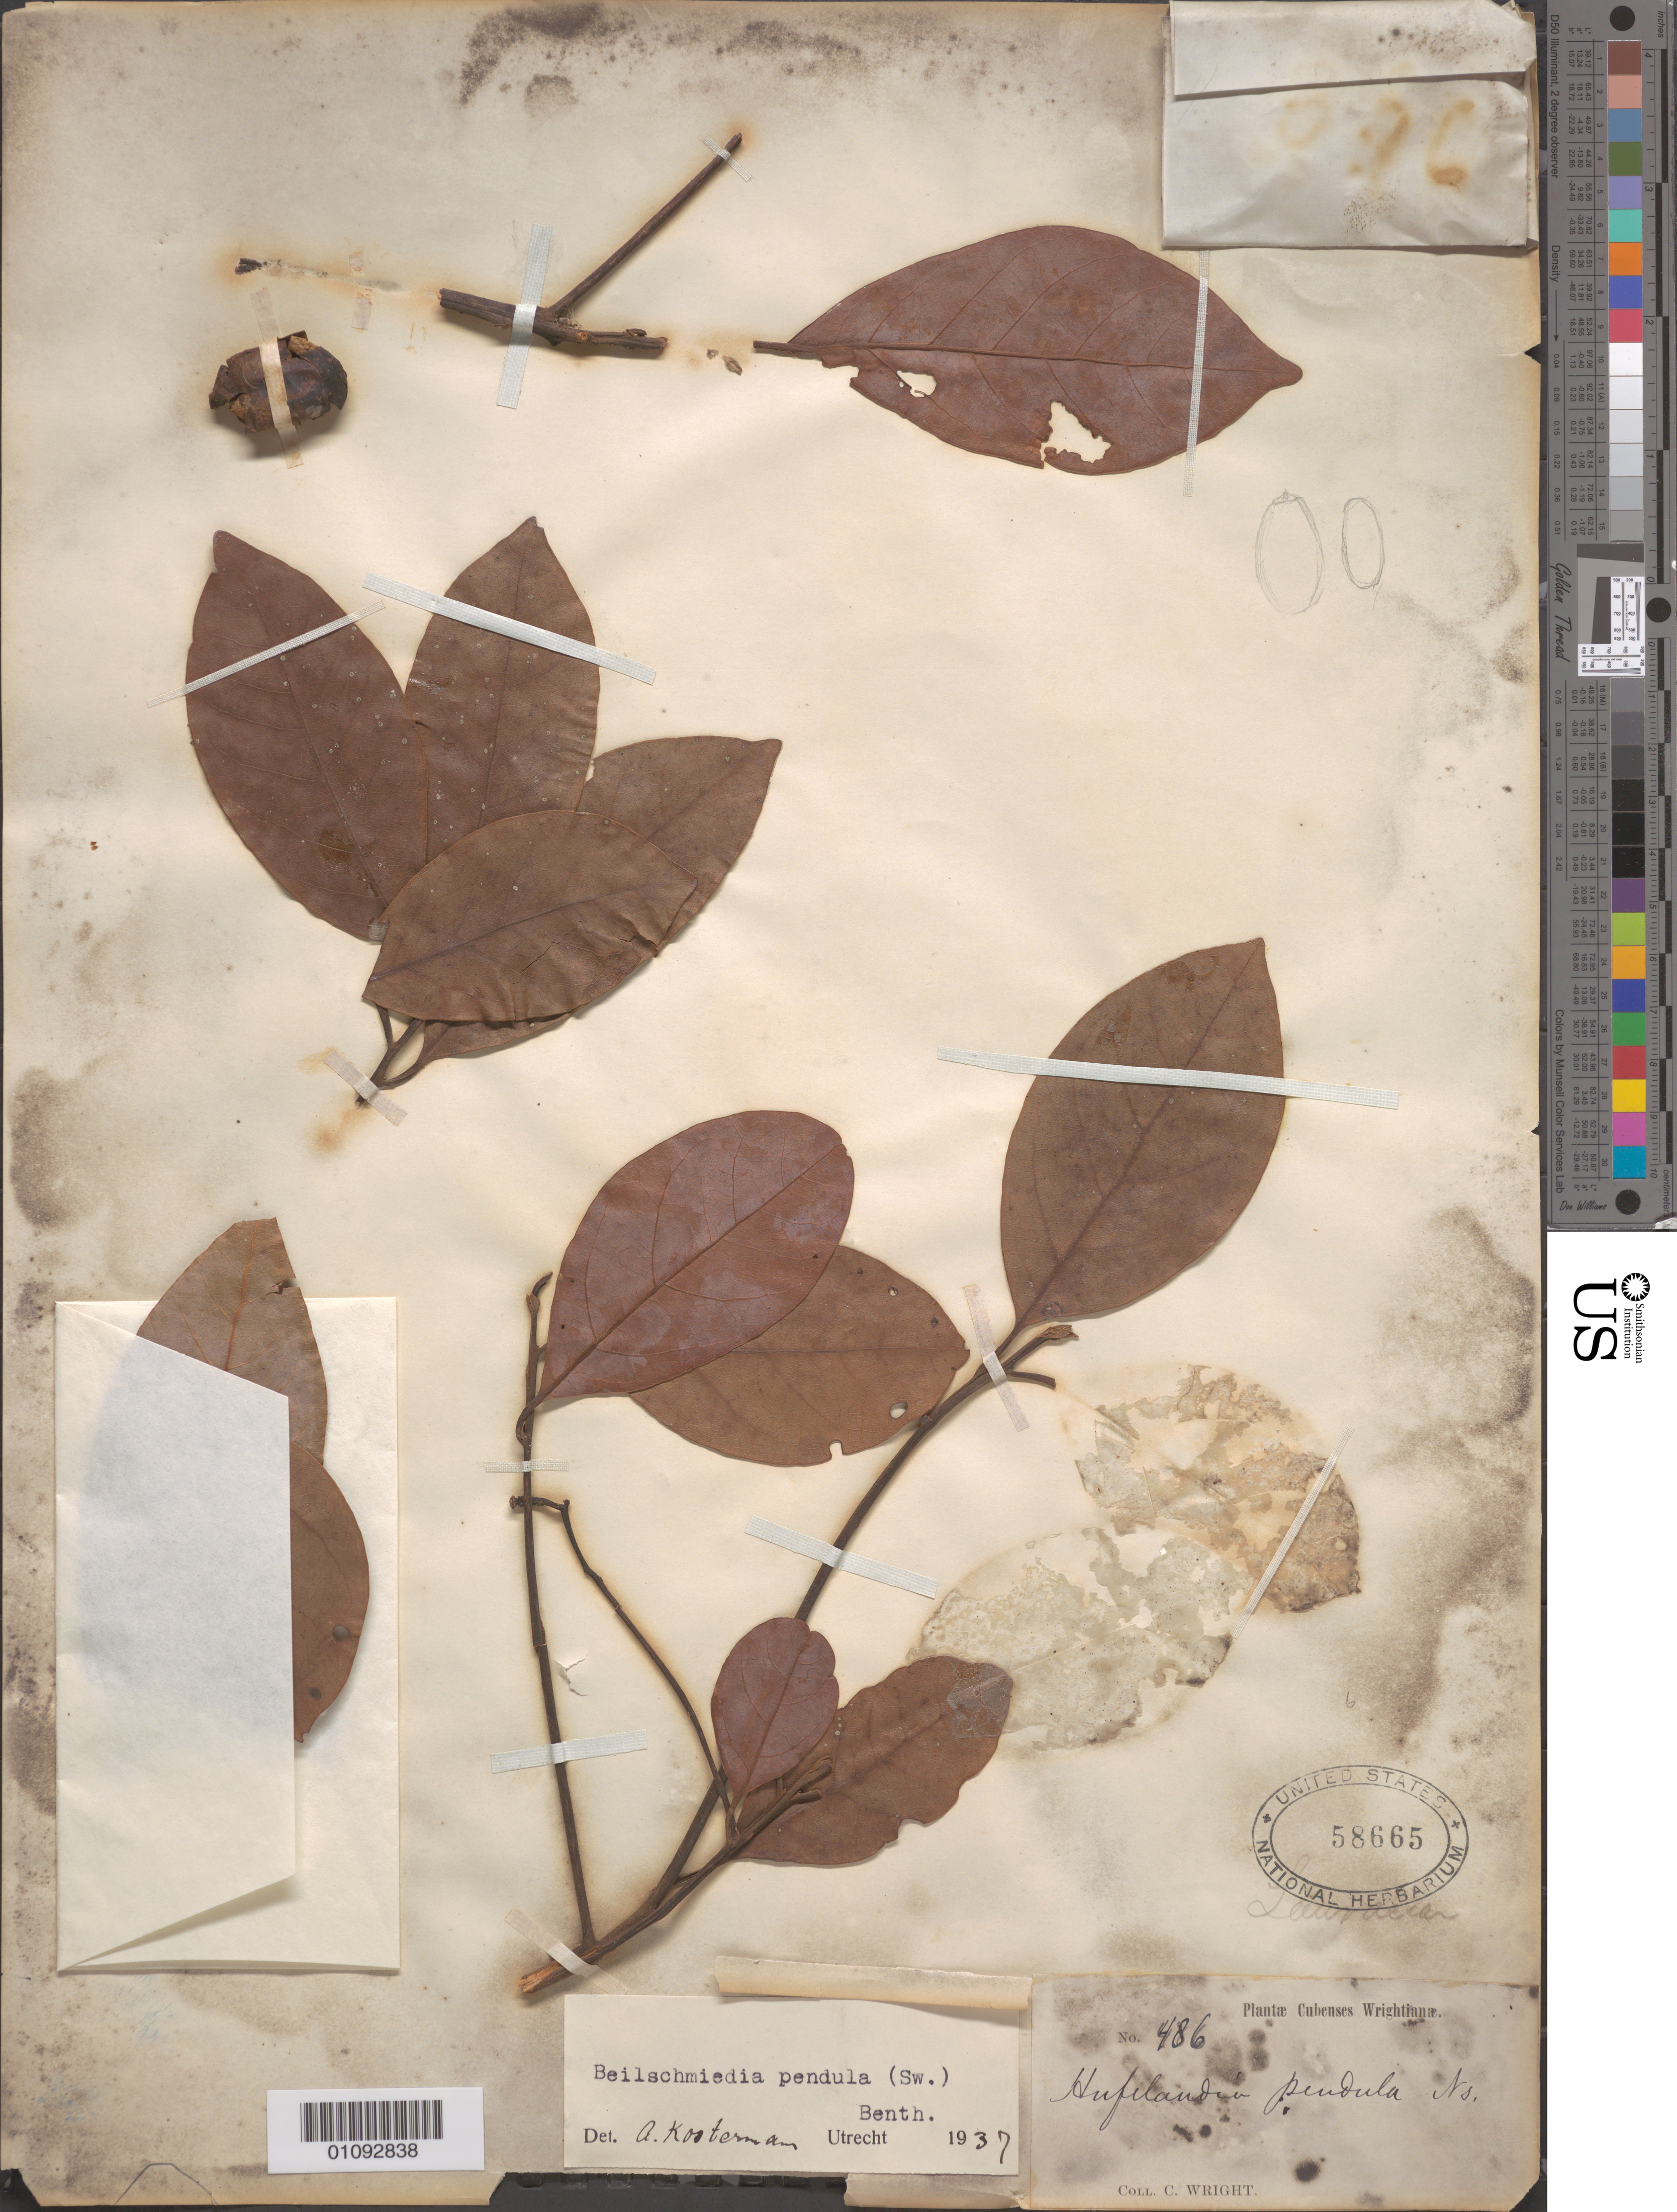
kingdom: Plantae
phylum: Tracheophyta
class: Magnoliopsida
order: Laurales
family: Lauraceae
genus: Beilschmiedia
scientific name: Beilschmiedia pendula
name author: (Sw.) Hemsl.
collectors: C. Wright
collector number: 486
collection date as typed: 1800 to 1899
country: Cuba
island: Cuba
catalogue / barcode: US 58665